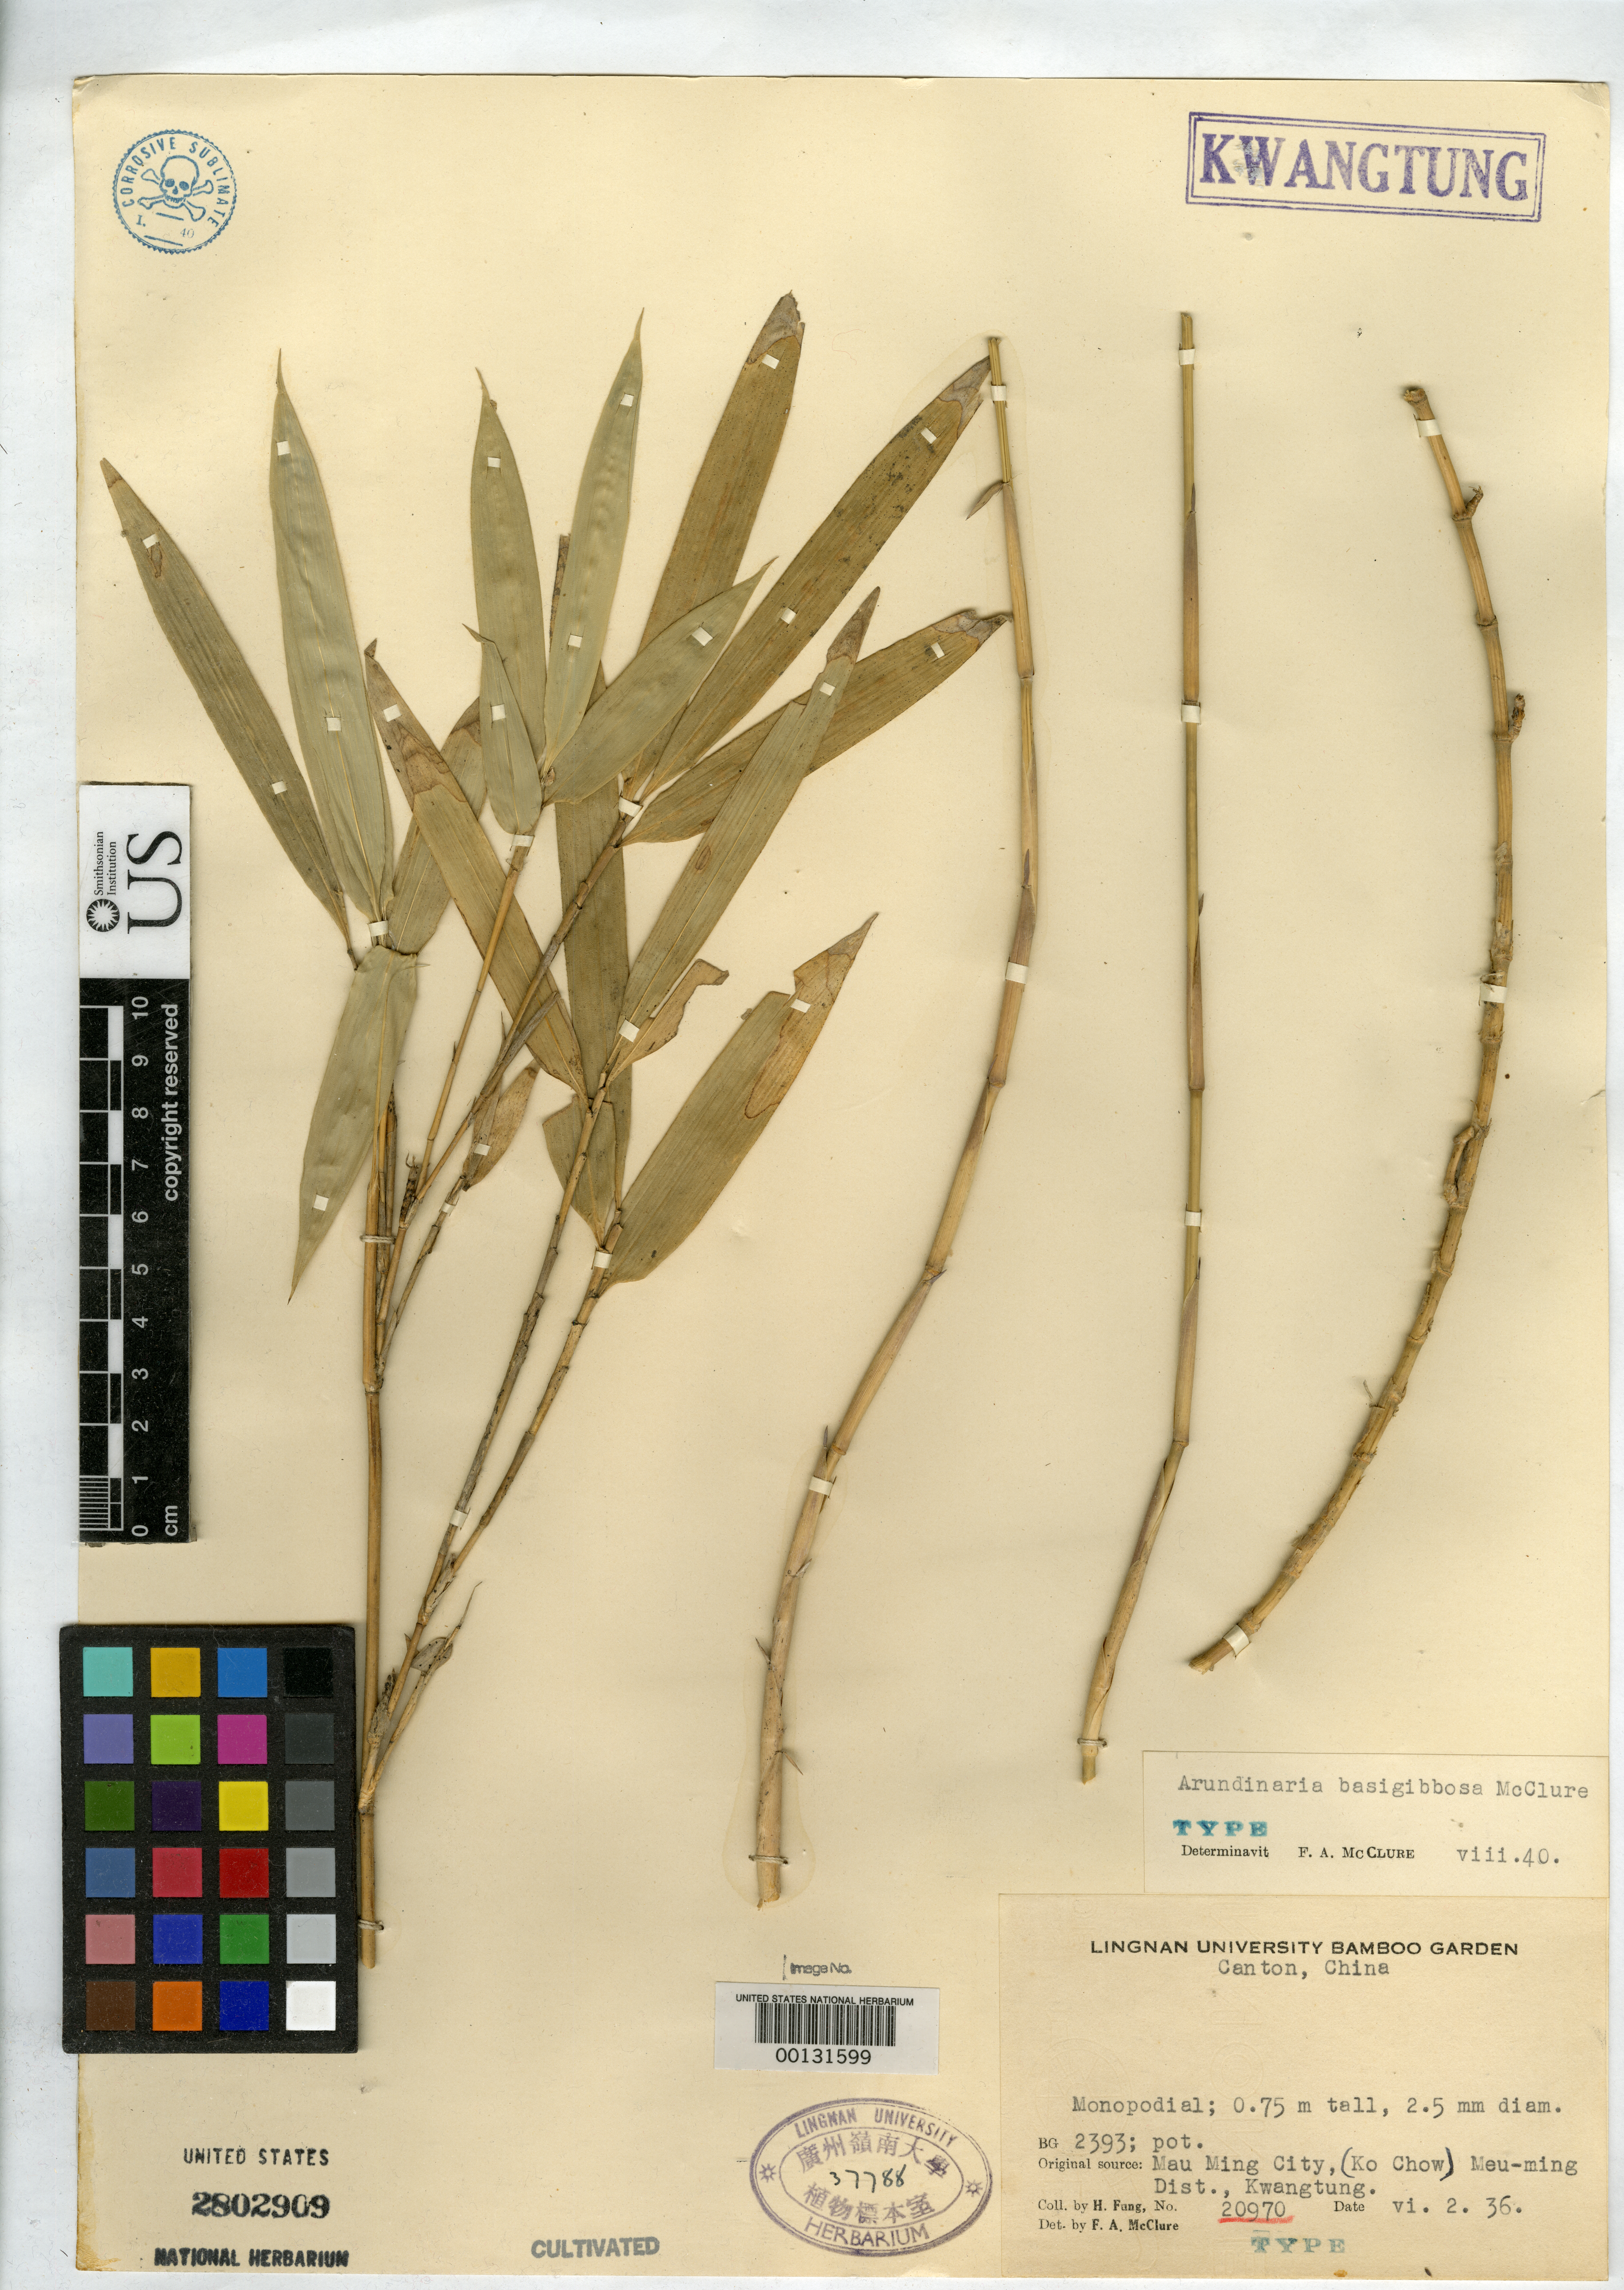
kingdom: Plantae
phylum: Tracheophyta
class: Liliopsida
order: Poales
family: Poaceae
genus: Arundinaria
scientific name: Arundinaria basigibbosa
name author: McClure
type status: Holotype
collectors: H. L. Fung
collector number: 20970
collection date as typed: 02 Jun 1936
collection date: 1936-06-02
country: China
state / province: Guangdong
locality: Mau Ming city, (Ko Chow) Meu-ming Dist.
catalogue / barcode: US 2802909